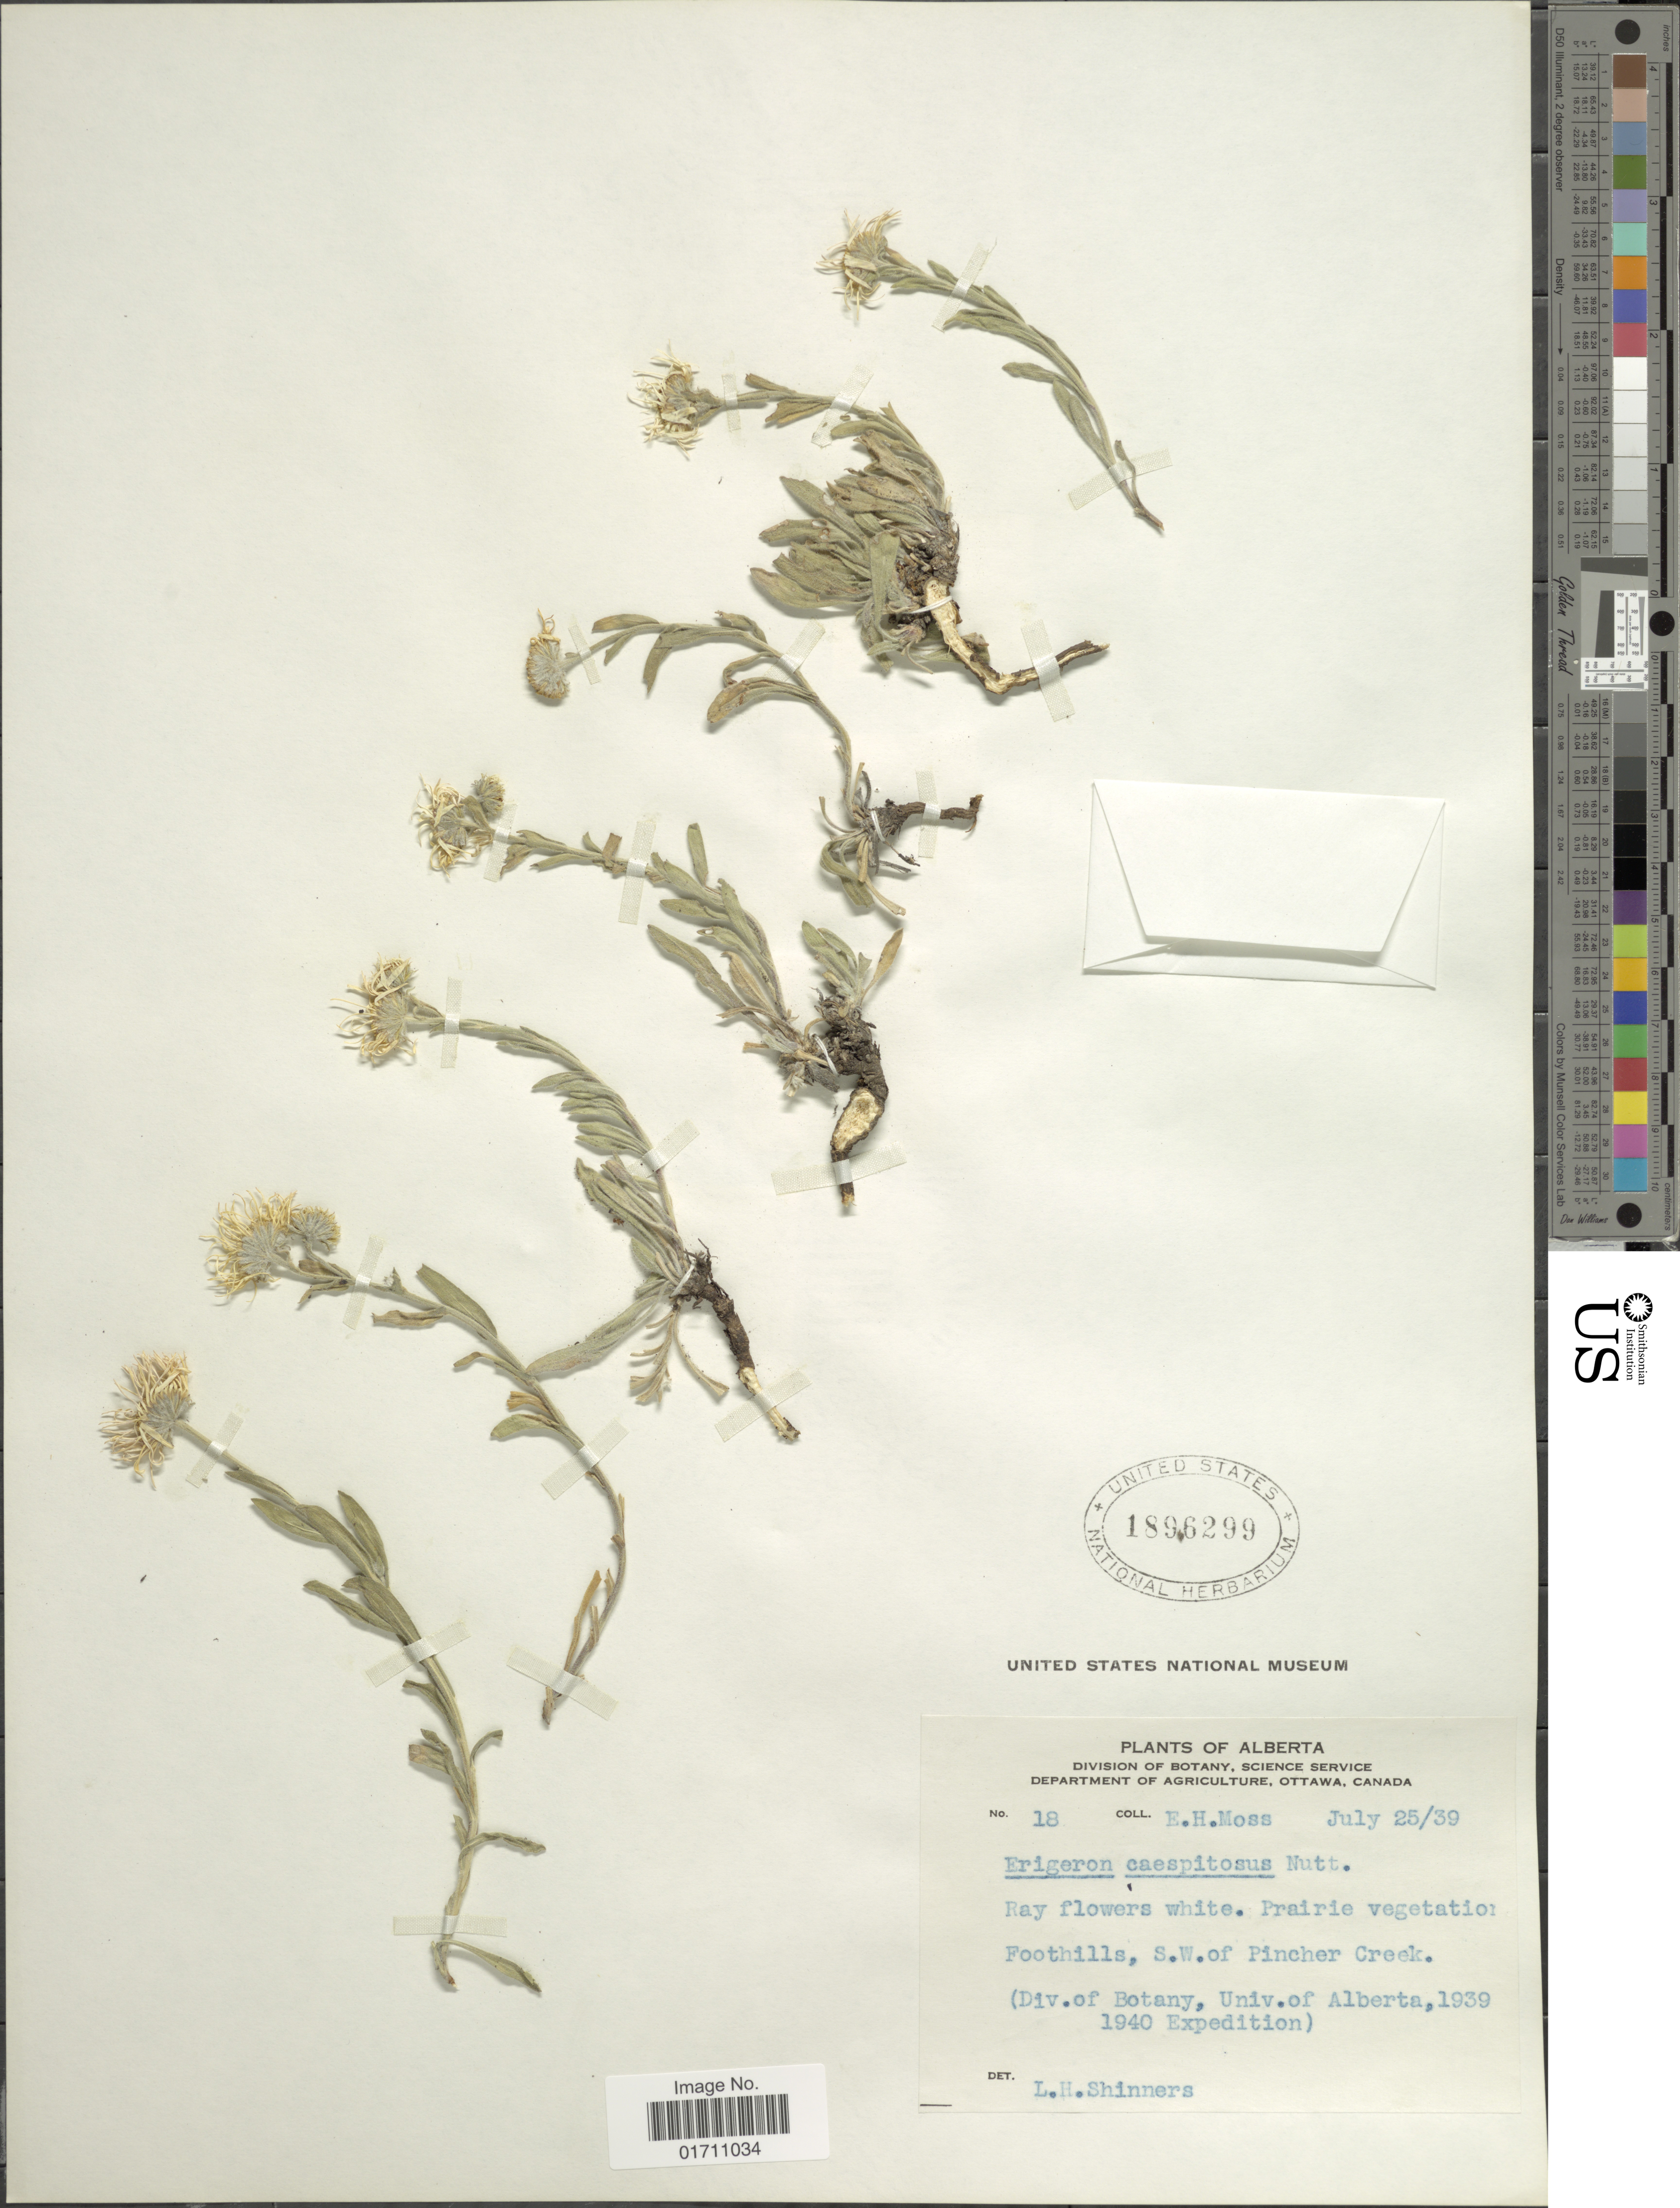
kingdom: Plantae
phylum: Tracheophyta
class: Magnoliopsida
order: Asterales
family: Asteraceae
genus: Erigeron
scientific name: Erigeron caespitosus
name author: Nutt.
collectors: E. Moss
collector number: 18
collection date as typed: Transcribed d/m/y: 25/7/39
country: Canada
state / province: Alberta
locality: Foothills, S.W. of Pincher Creek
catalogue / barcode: US 1896299